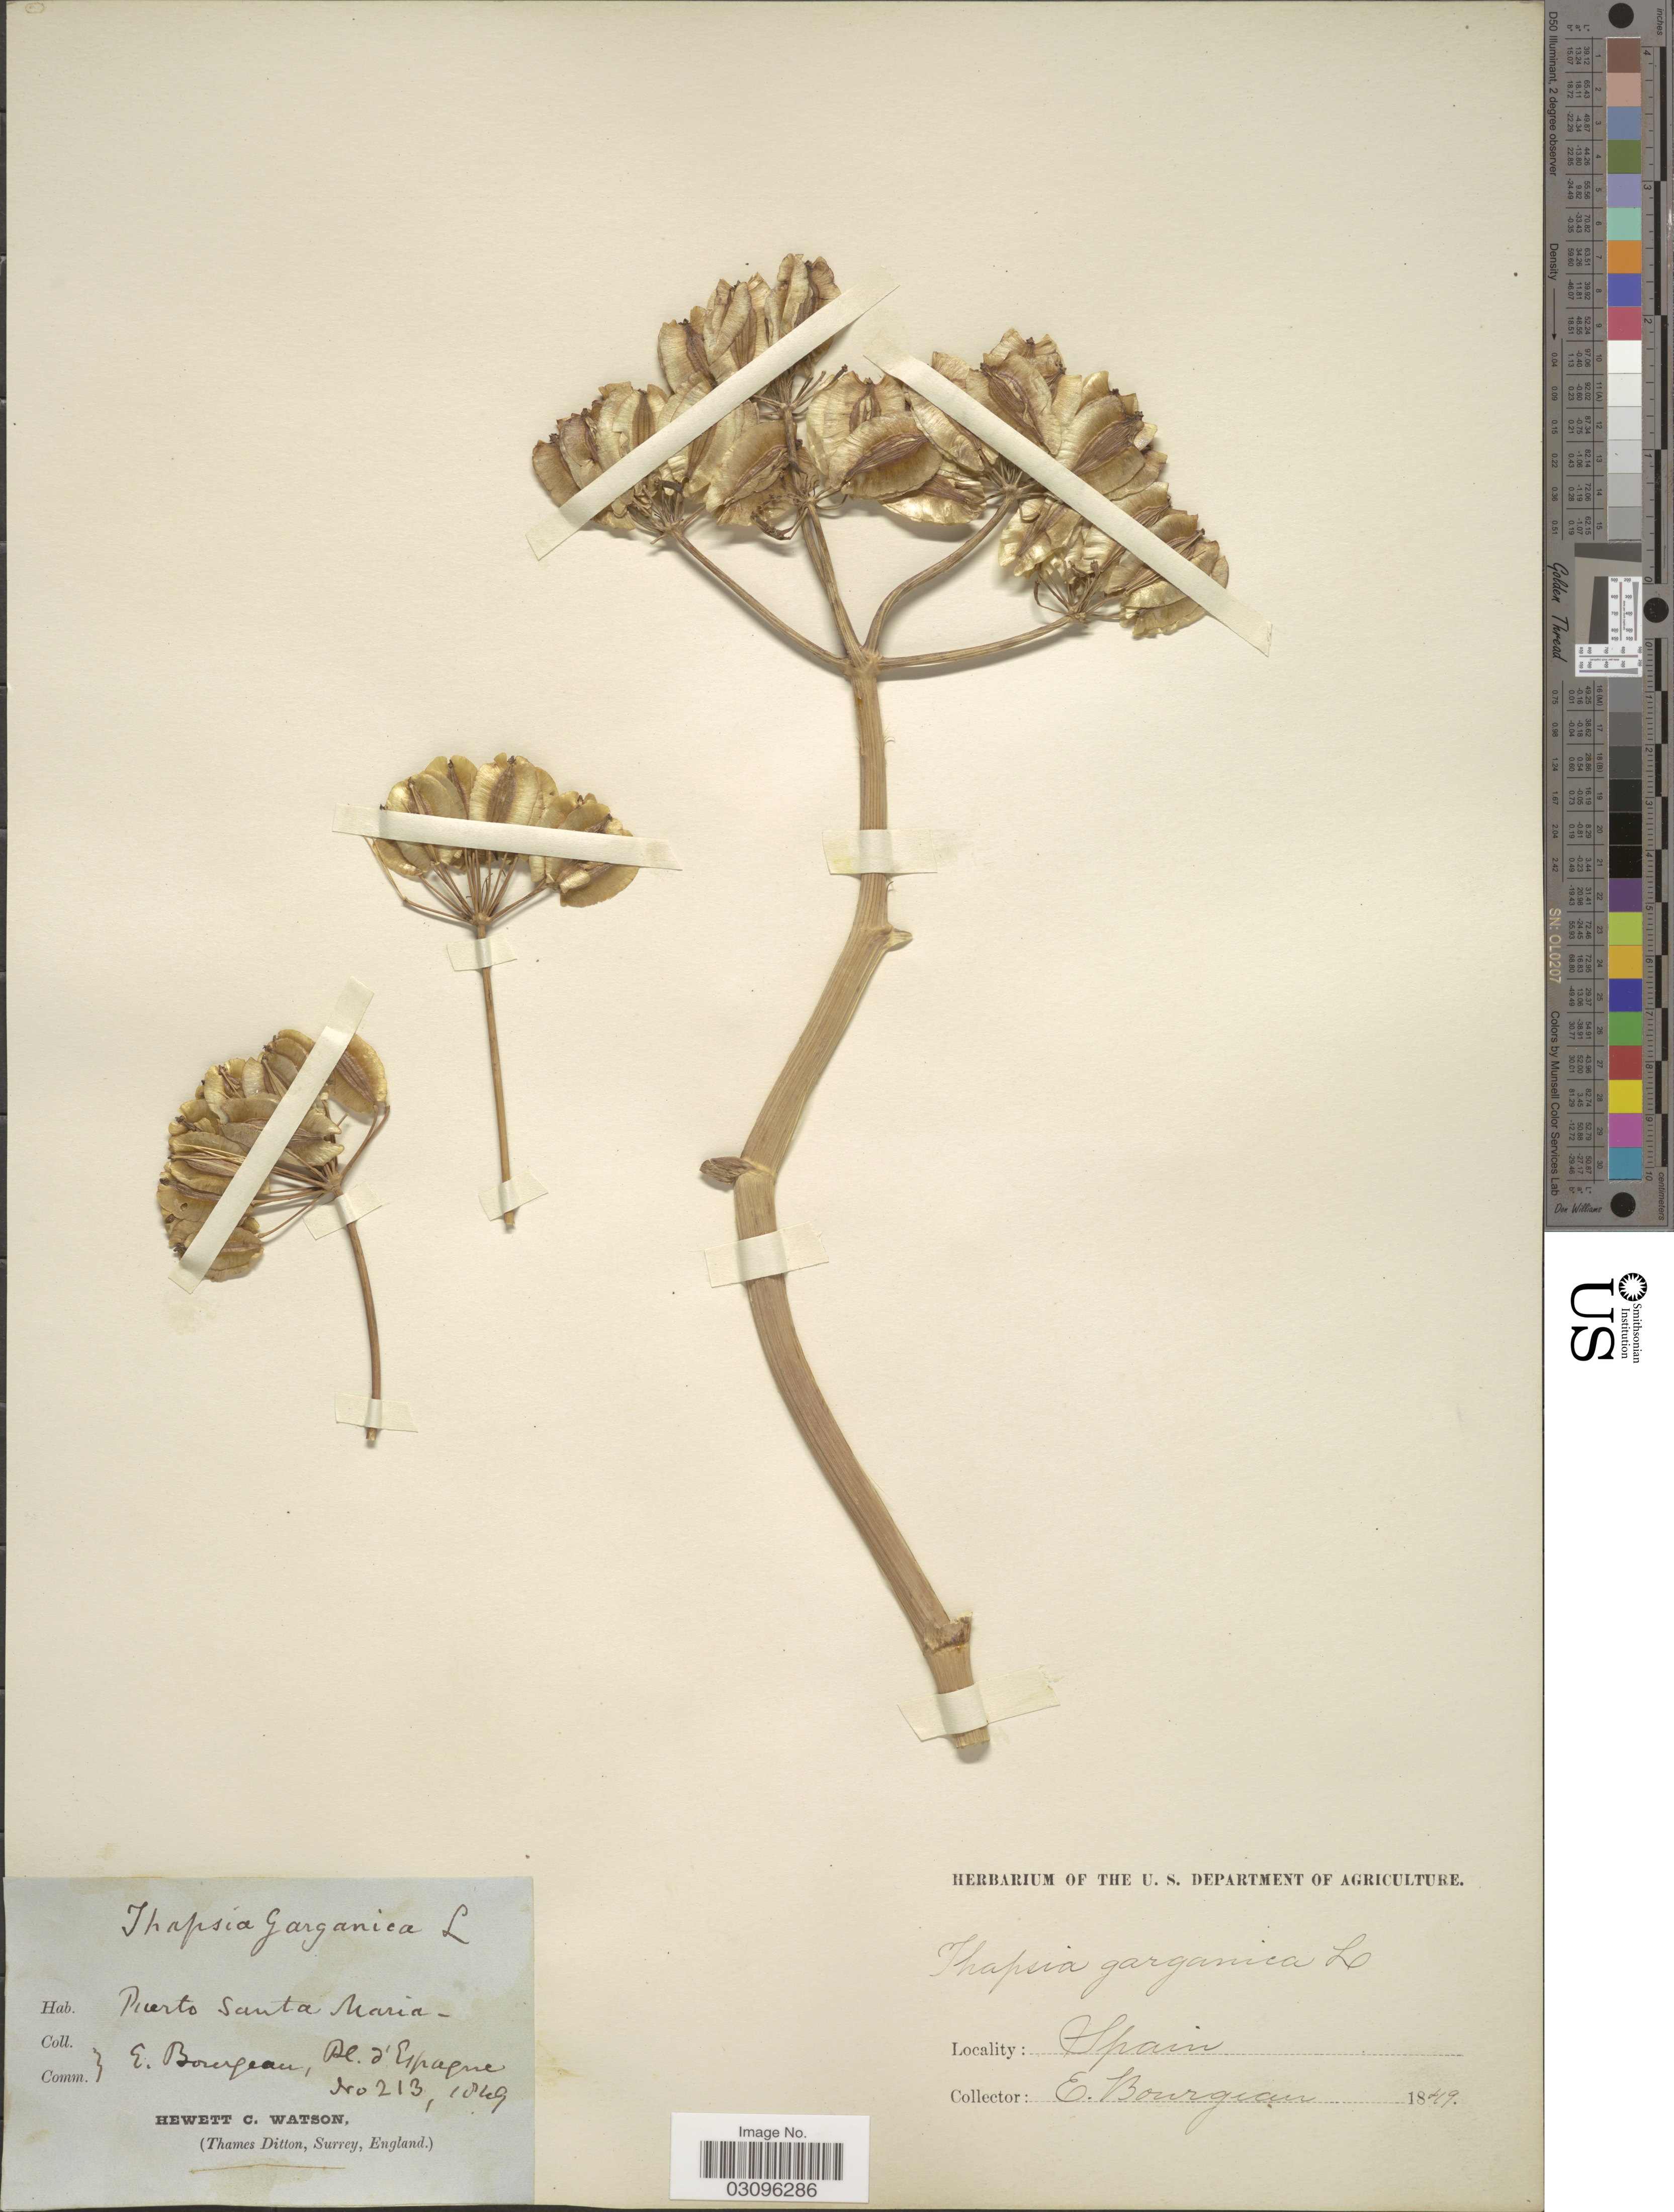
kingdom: Plantae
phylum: Tracheophyta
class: Magnoliopsida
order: Apiales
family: Apiaceae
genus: Thapsia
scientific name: Thapsia garganica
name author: L.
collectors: E. Bourgeau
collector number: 213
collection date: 1849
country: Spain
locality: Puerto Santa Maria.